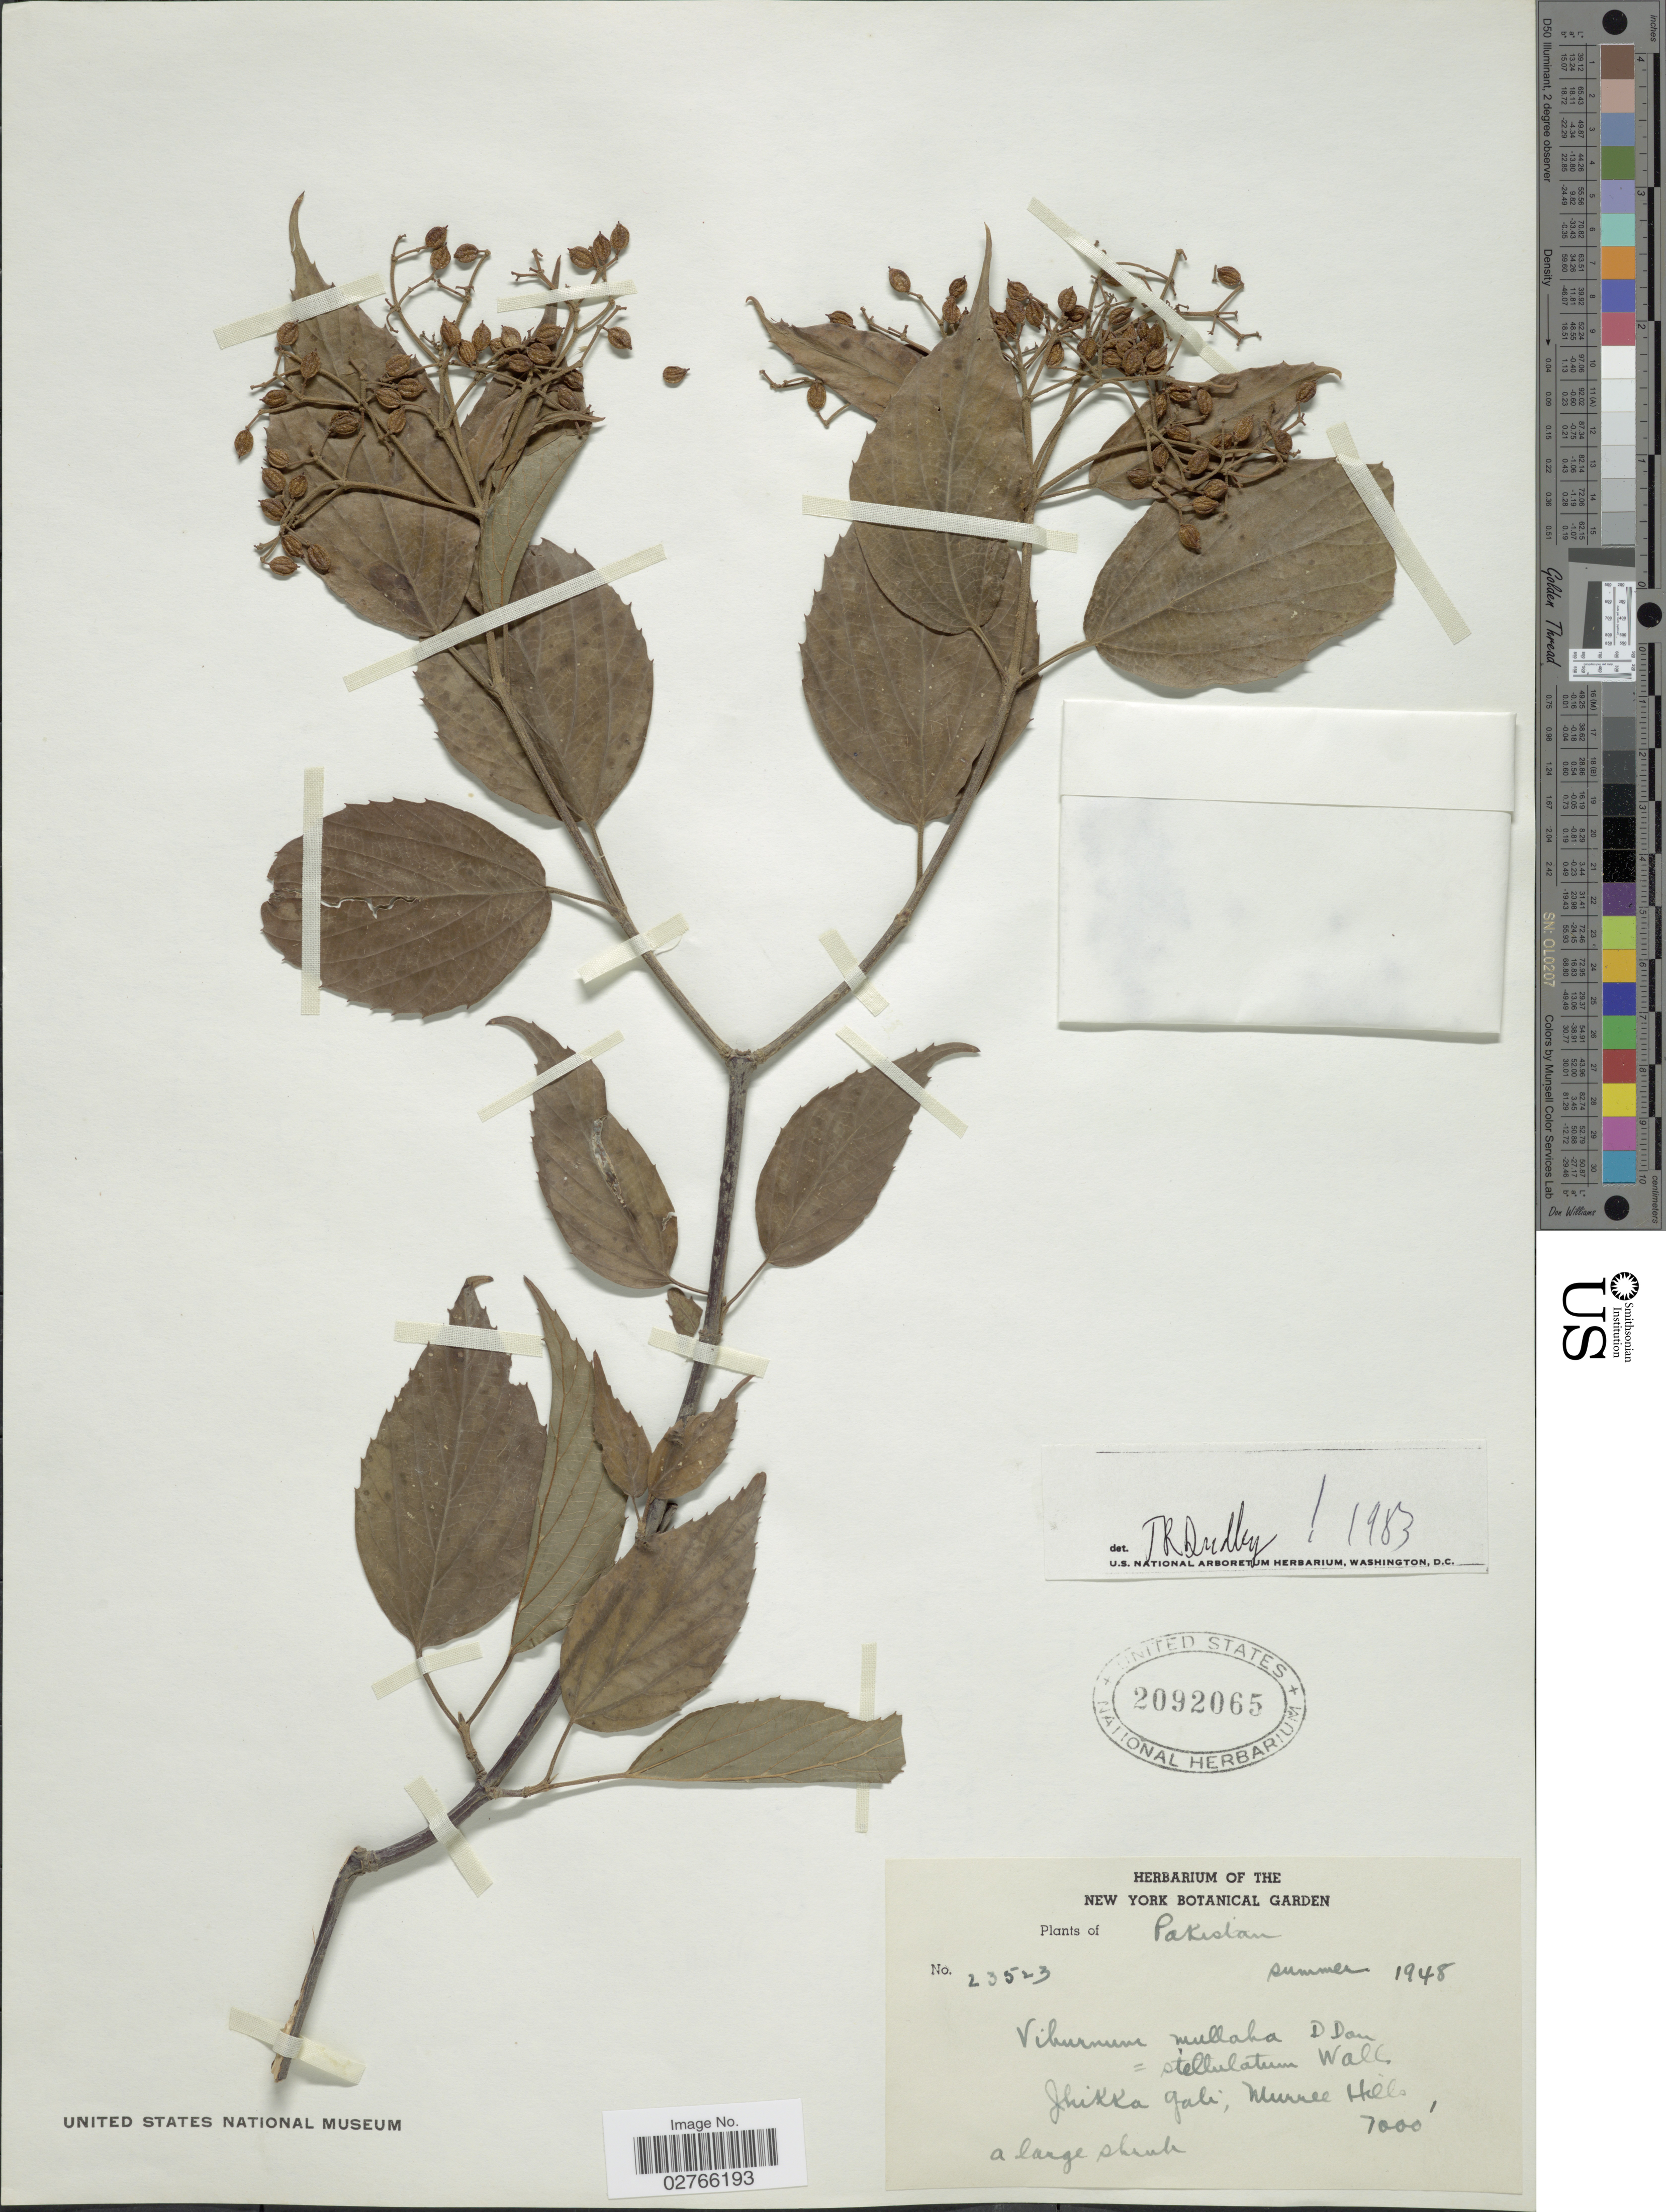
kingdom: Plantae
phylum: Tracheophyta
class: Magnoliopsida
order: Dipsacales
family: Viburnaceae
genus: Viburnum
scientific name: Viburnum mullaha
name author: Buch.-Ham. ex D. Don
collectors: New York Botanical Garden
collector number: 23523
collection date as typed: Summer 1948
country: Pakistan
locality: Jhikka Gali, Murree Hills.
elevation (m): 2134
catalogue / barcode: US 2092065